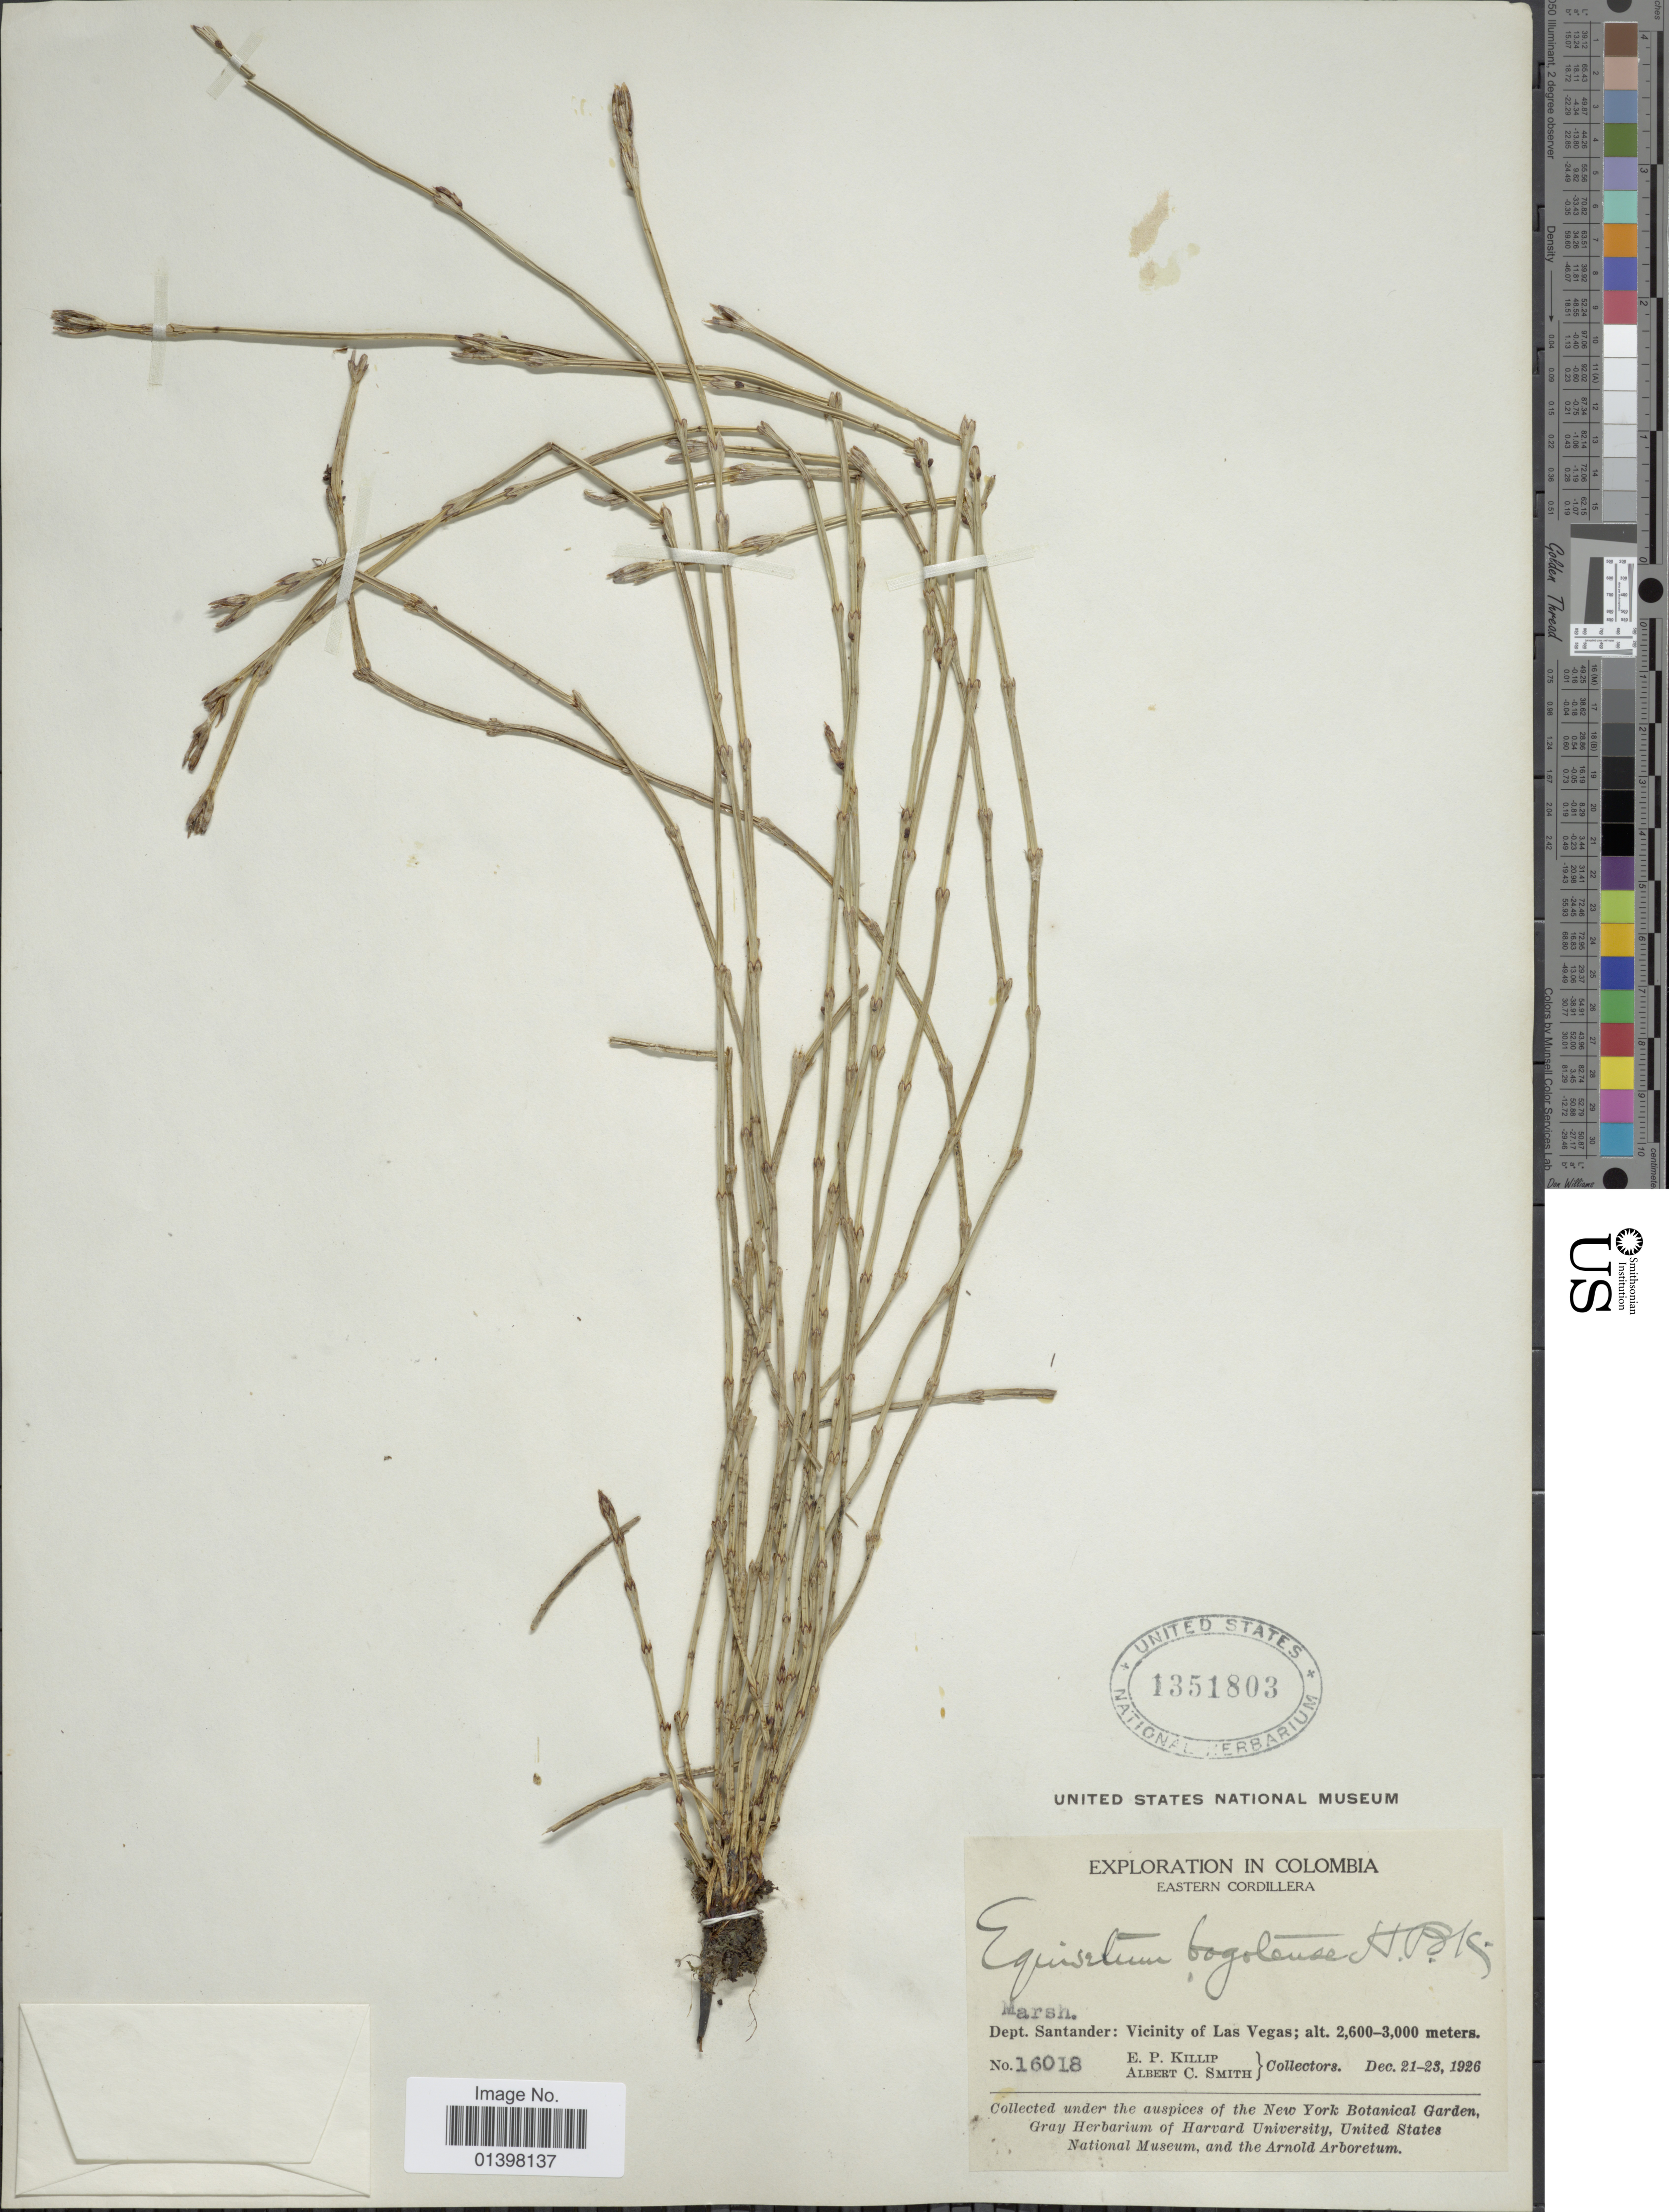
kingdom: Plantae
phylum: Tracheophyta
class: Polypodiopsida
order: Equisetales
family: Equisetaceae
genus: Equisetum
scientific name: Equisetum bogotense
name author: Kunth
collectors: E. P. Killip & A. C. Smith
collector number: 16018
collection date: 1926-12-21/1926-12-23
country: Colombia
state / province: Santander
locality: Eastern Cordillera. Vicinity of Las vegas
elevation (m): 2600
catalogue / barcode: US 1351803